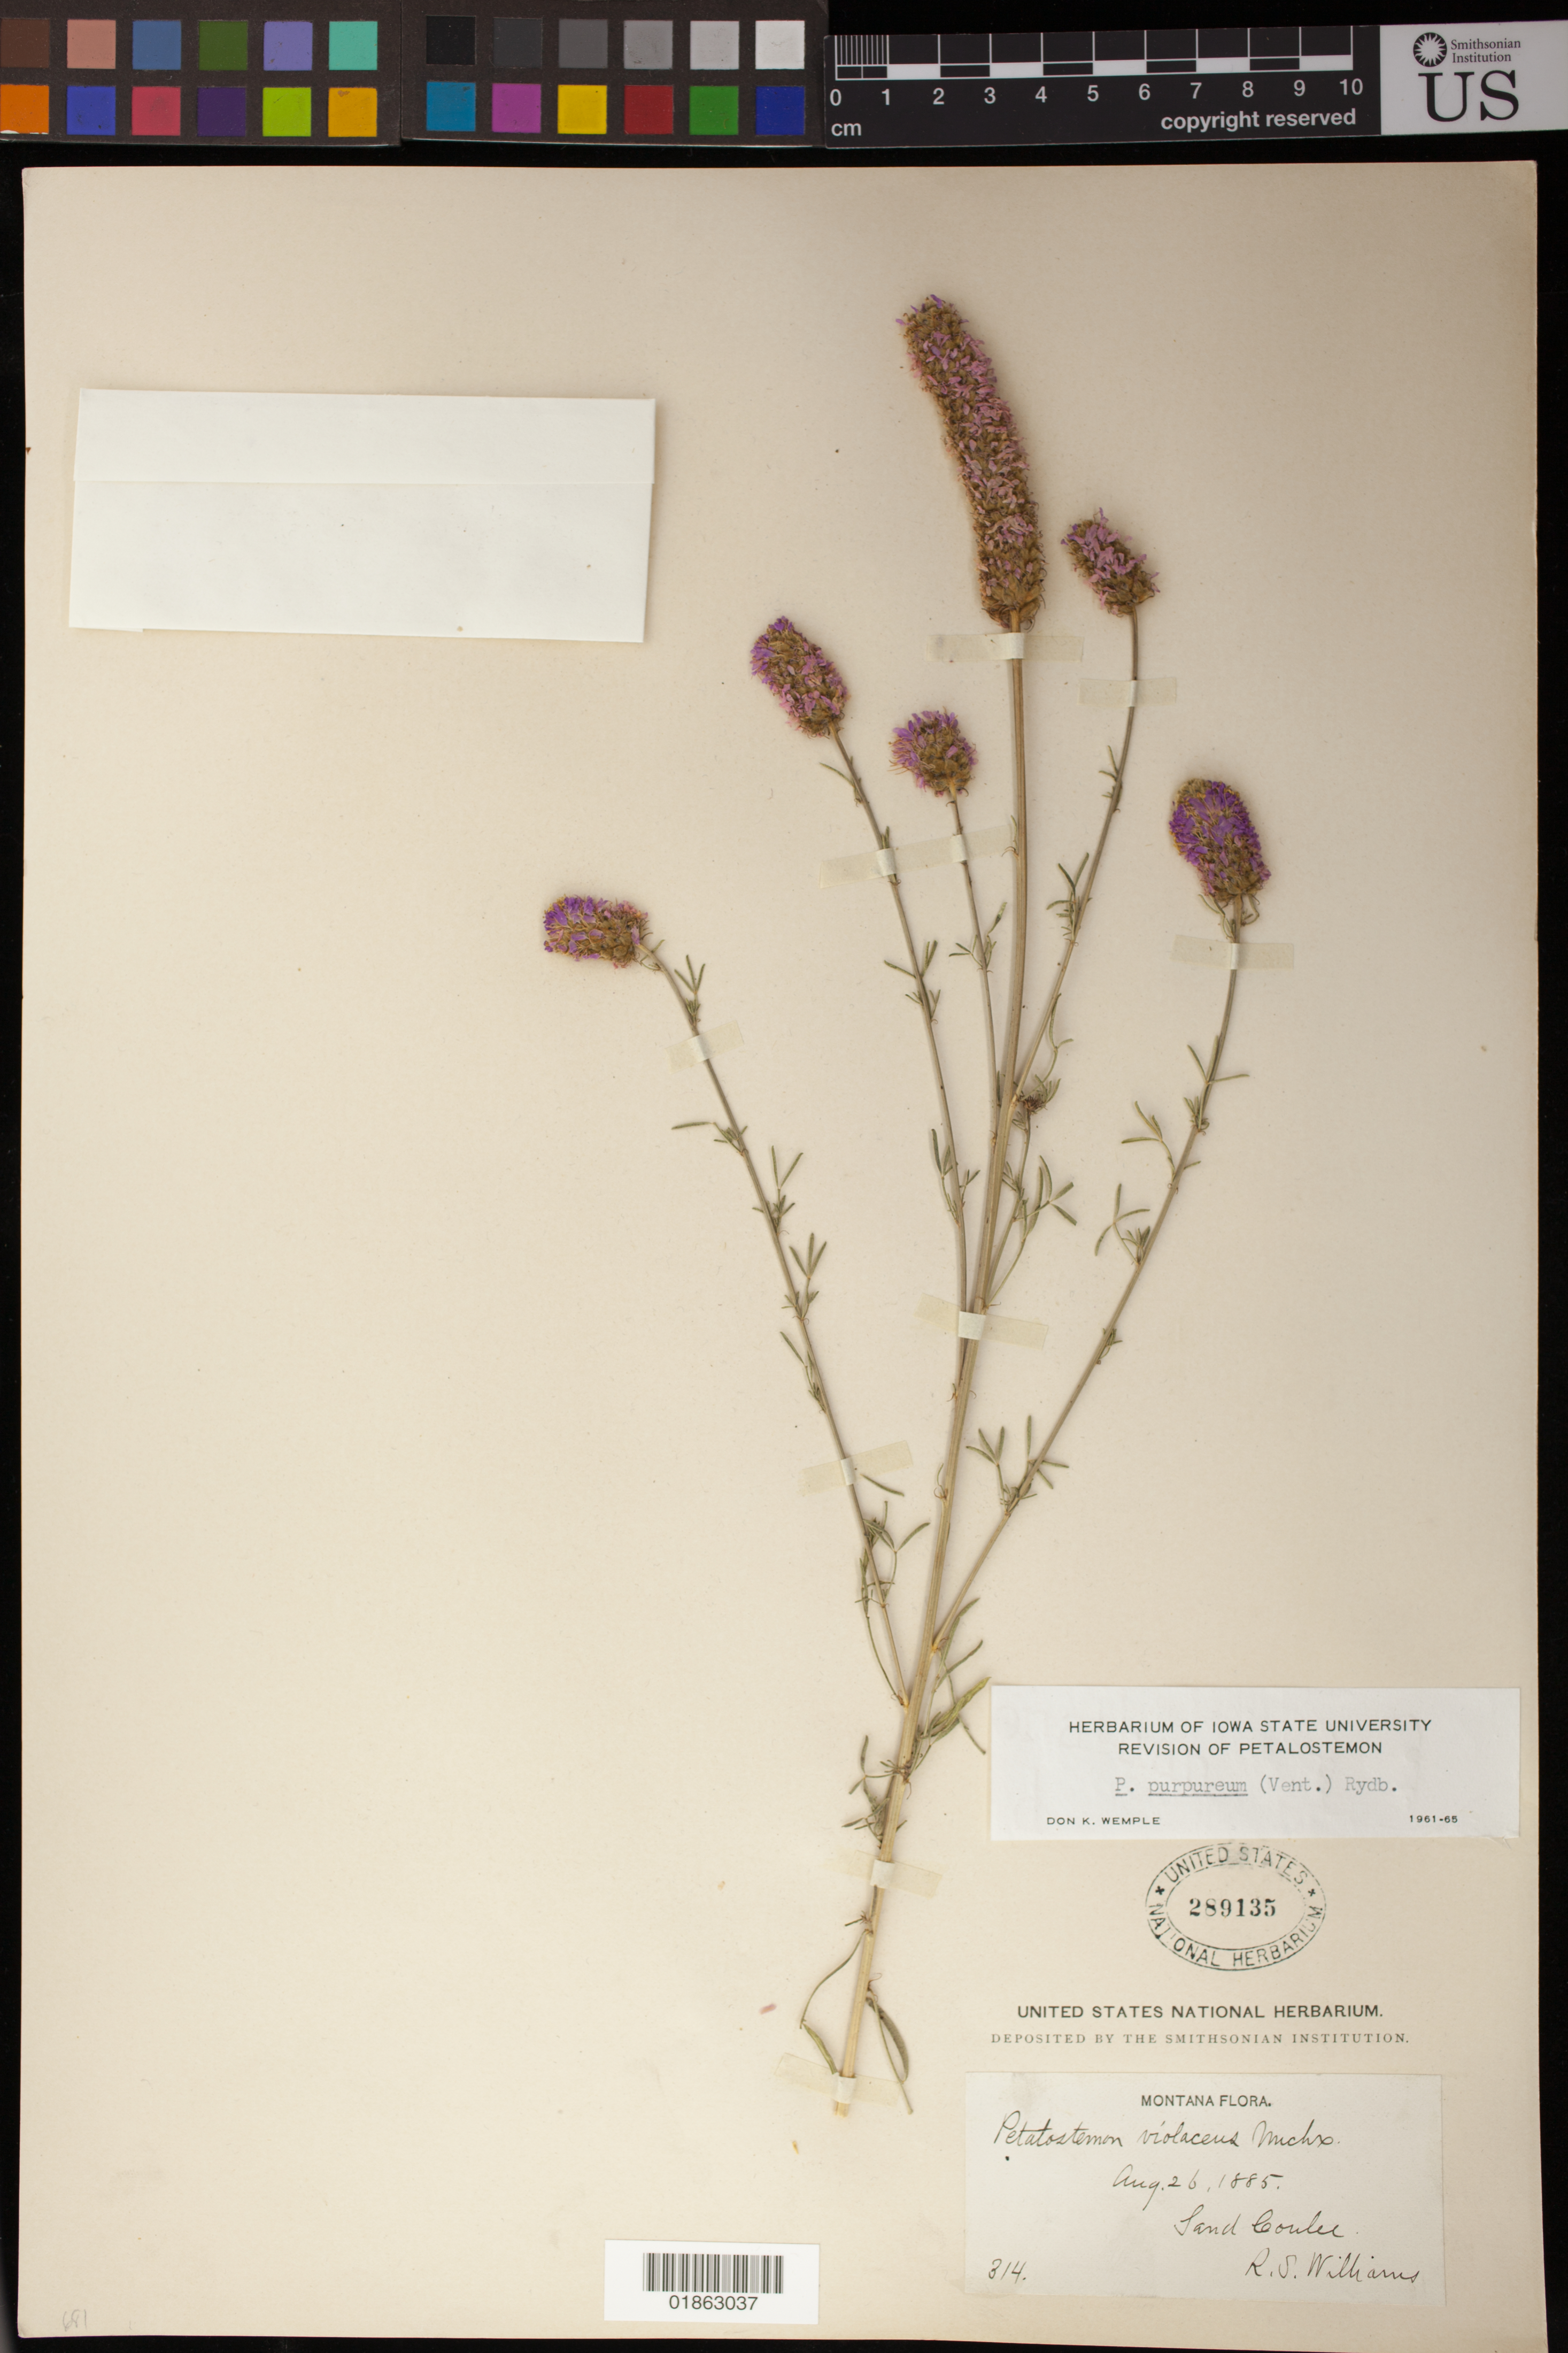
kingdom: Plantae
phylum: Tracheophyta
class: Magnoliopsida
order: Fabales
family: Fabaceae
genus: Dalea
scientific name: Dalea purpurea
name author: Vent.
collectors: R. S. Williams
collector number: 314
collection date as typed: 26 Aug 1885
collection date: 1885-08-26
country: United States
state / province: Montana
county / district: Cascade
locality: Sand Coulee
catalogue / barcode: US 289135